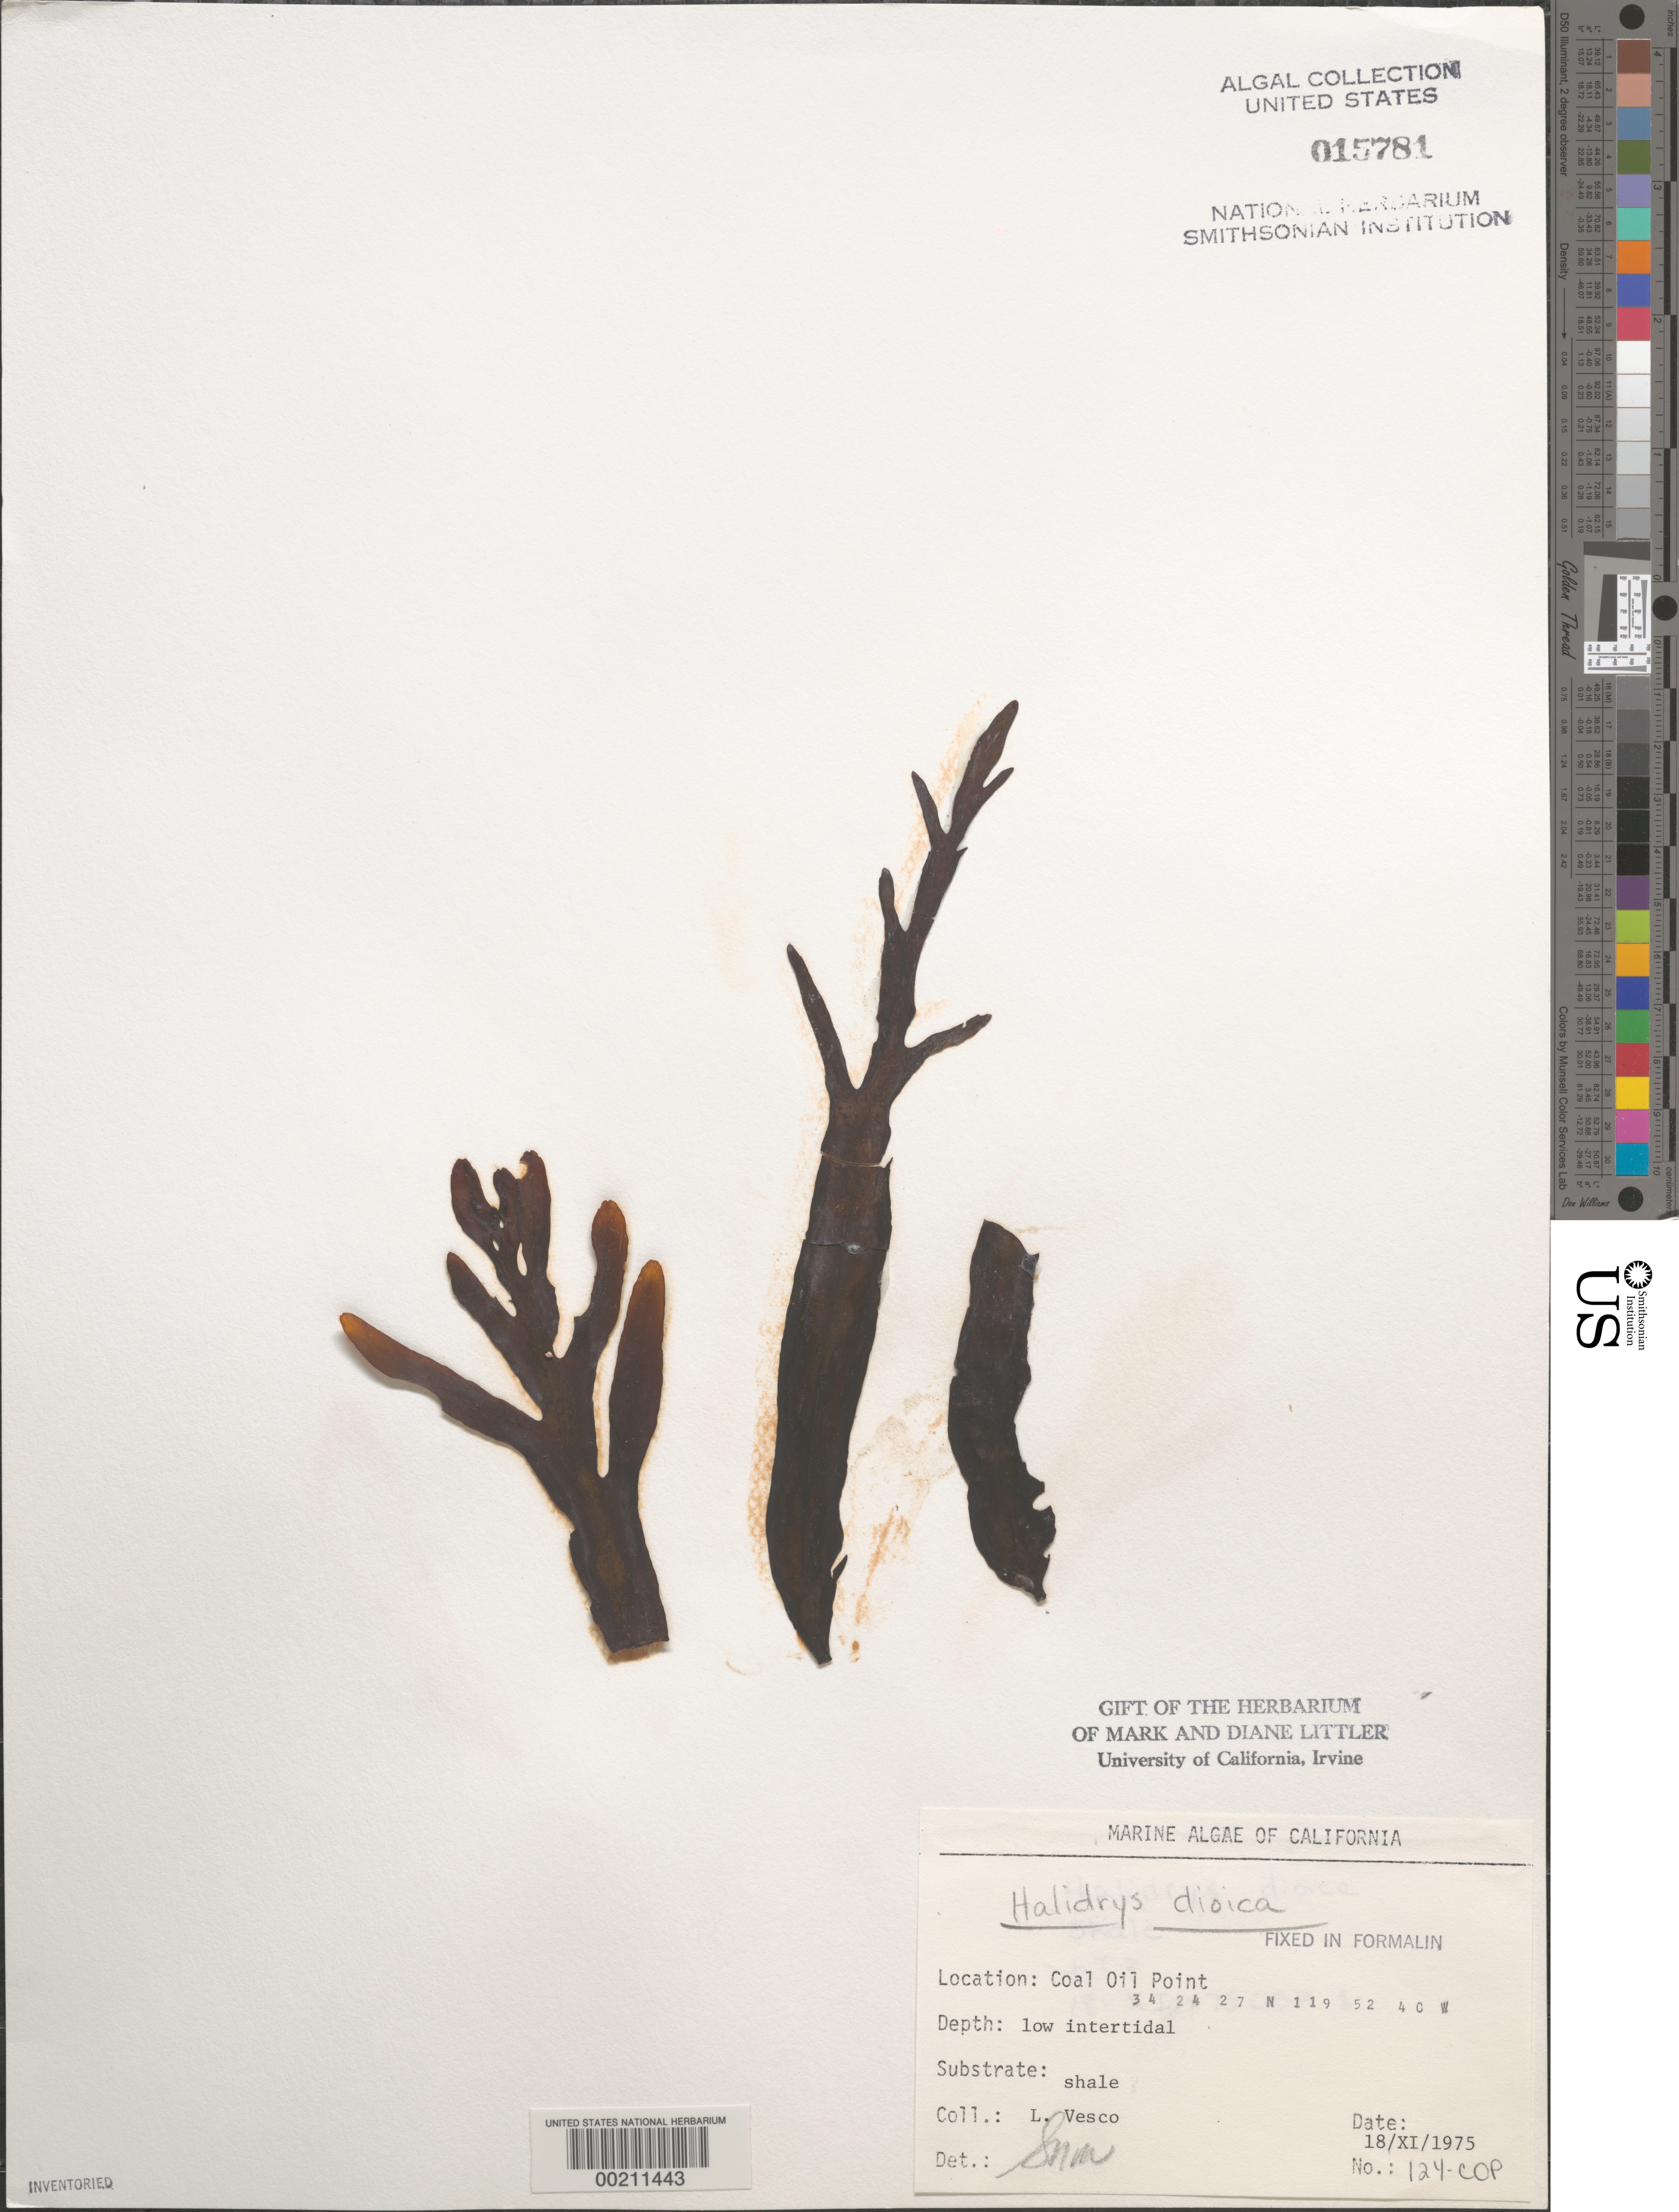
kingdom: Chromista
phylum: Ochrophyta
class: Phaeophyceae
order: Fucales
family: Sargassaceae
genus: Halidrys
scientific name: Halidrys dioica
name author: N.L. Gardner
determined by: Murray, S. N.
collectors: L. Vesco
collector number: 124-cop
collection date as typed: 18 Nov 1975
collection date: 1975-11-18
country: United States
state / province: California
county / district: Santa Barbara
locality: Coal Oil Point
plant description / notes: BLM-SOCALBIGHT Rocky Intertidal Survey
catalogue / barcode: US 15781